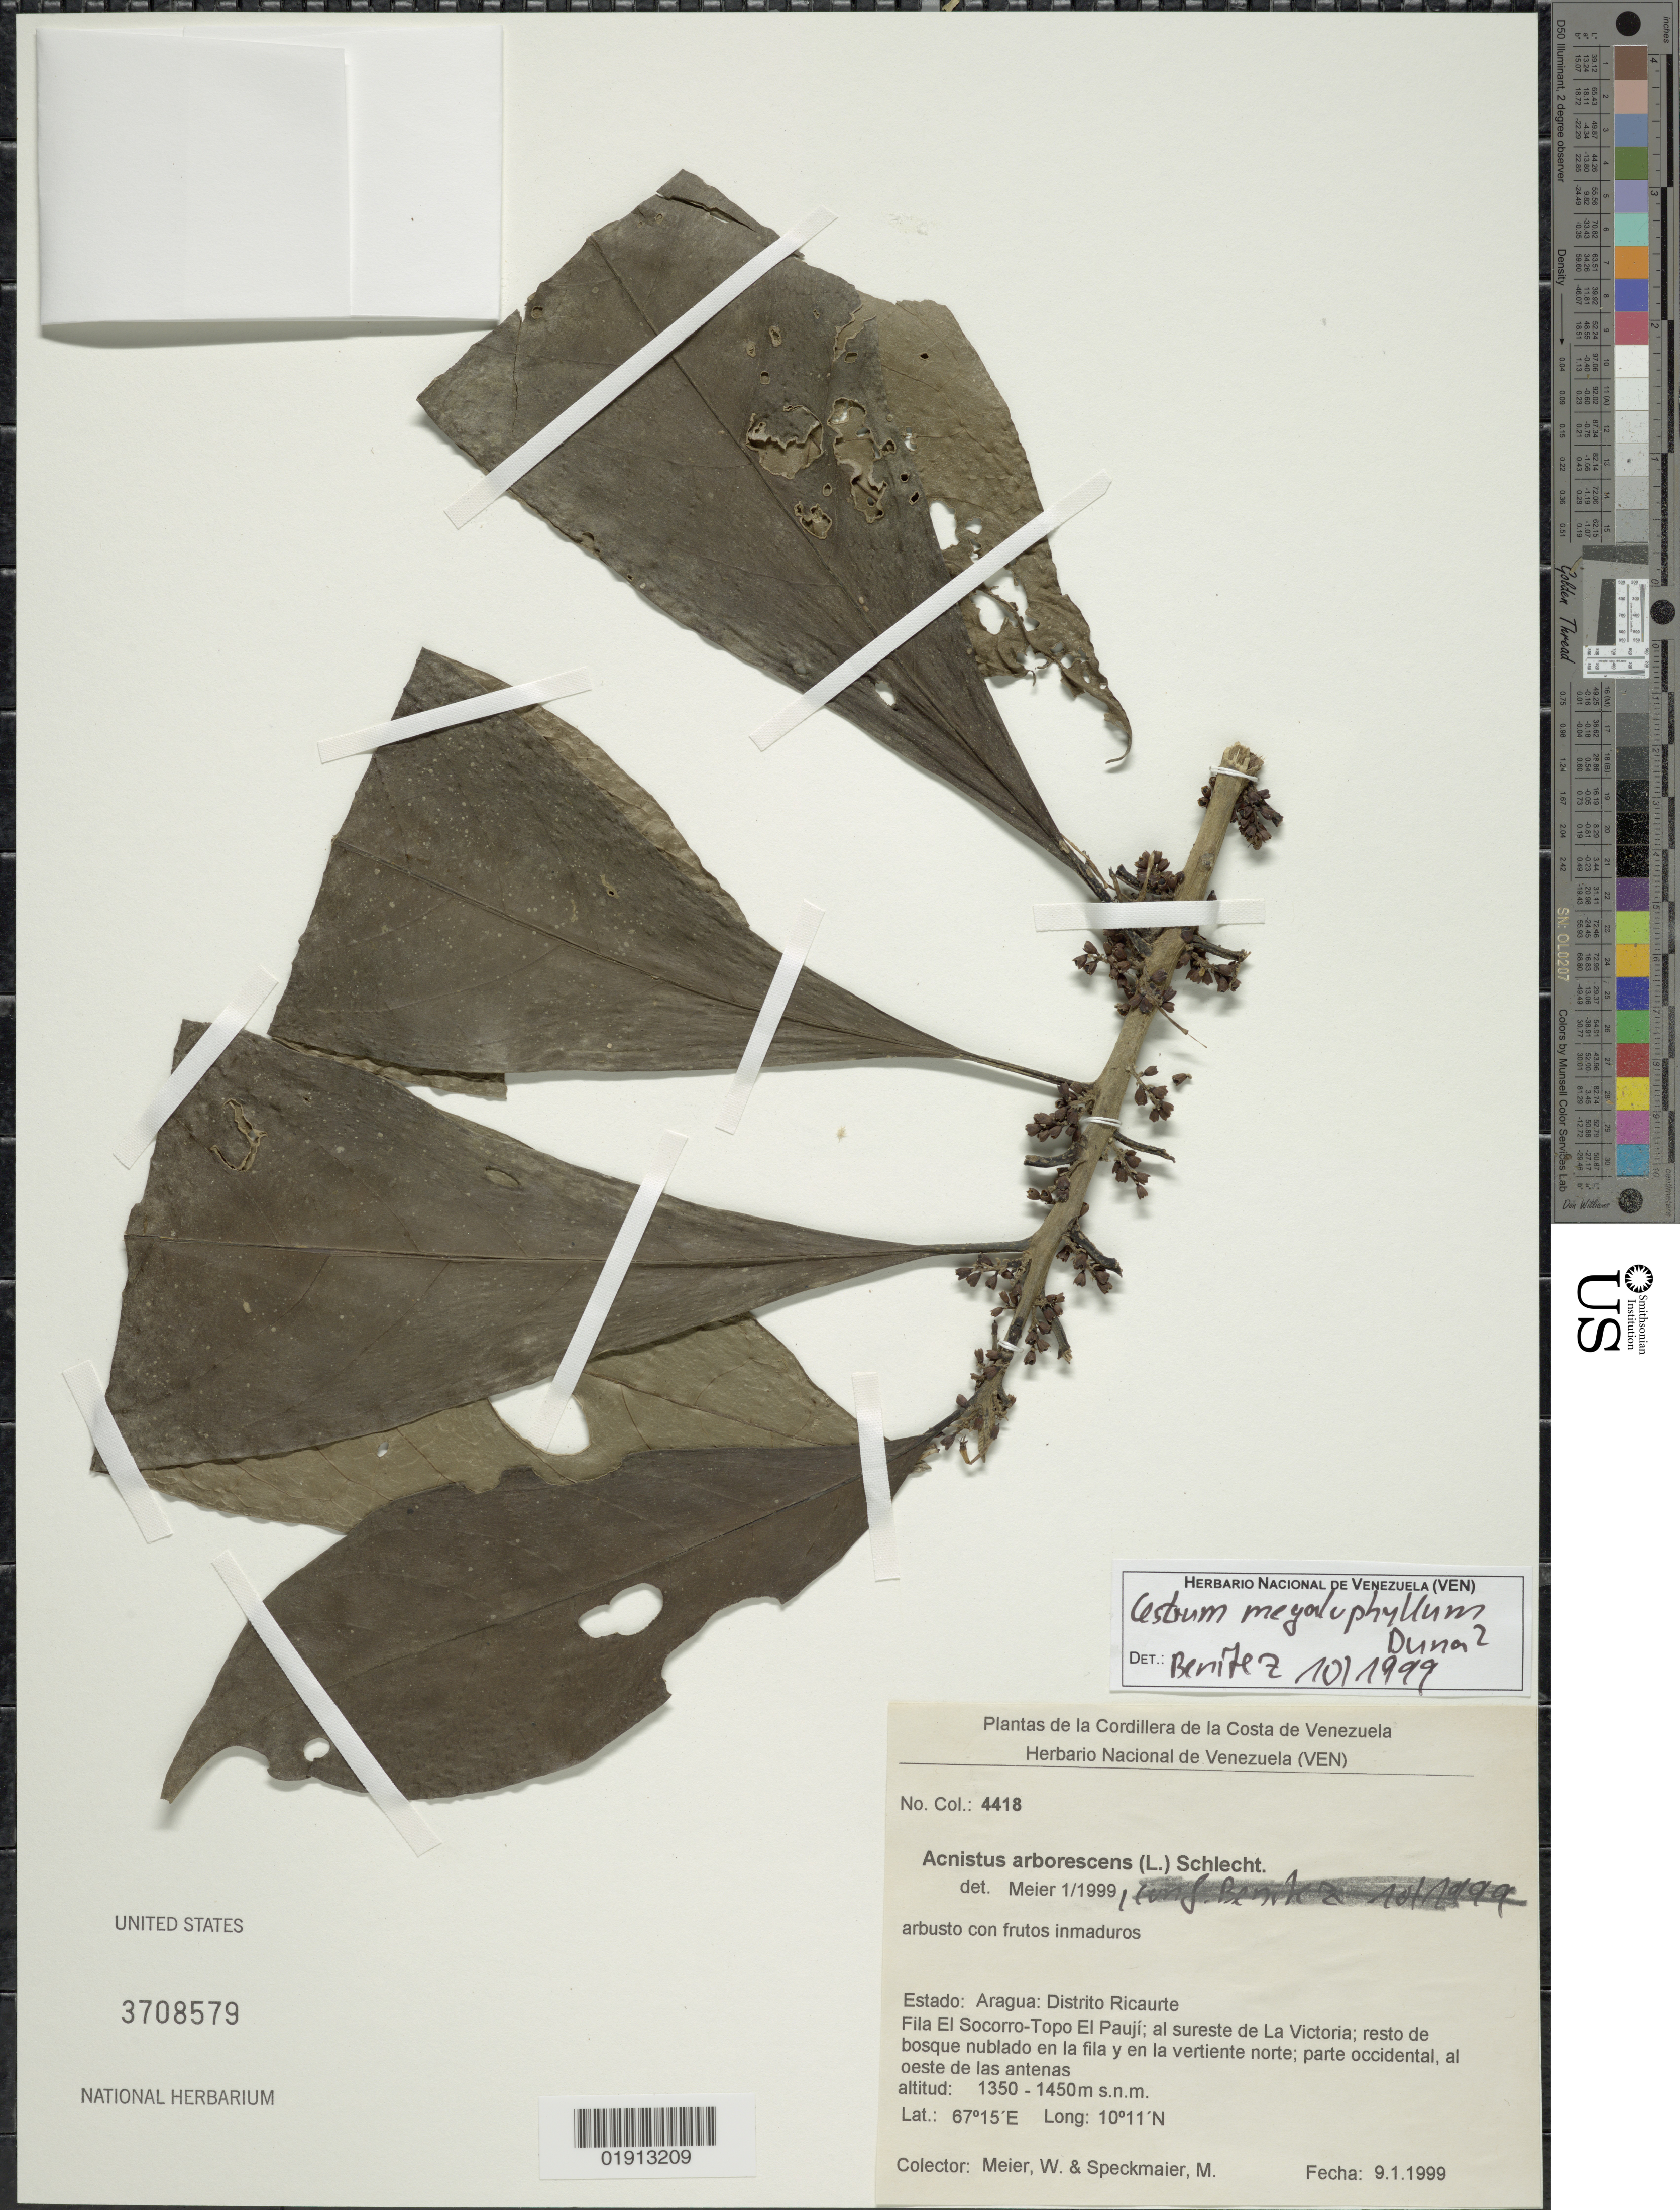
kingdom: Plantae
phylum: Tracheophyta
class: Magnoliopsida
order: Solanales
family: Solanaceae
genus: Cestrum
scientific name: Cestrum megalophyllum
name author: Dunal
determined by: Benítez, C. E.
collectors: W. Meier & M. Speckmaier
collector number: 4418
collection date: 1999-01-09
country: Venezuela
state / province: Aragua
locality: Distrito Ricaurte, Fila El Socorro-Topo El Pauji: al sureste de La Victoria; resto de bosque nublado en la fila y en la vertiende norte; parte occidental; al oeste de las antenas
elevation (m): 1350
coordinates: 10 11 N, 67 15 E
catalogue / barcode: US 3708579